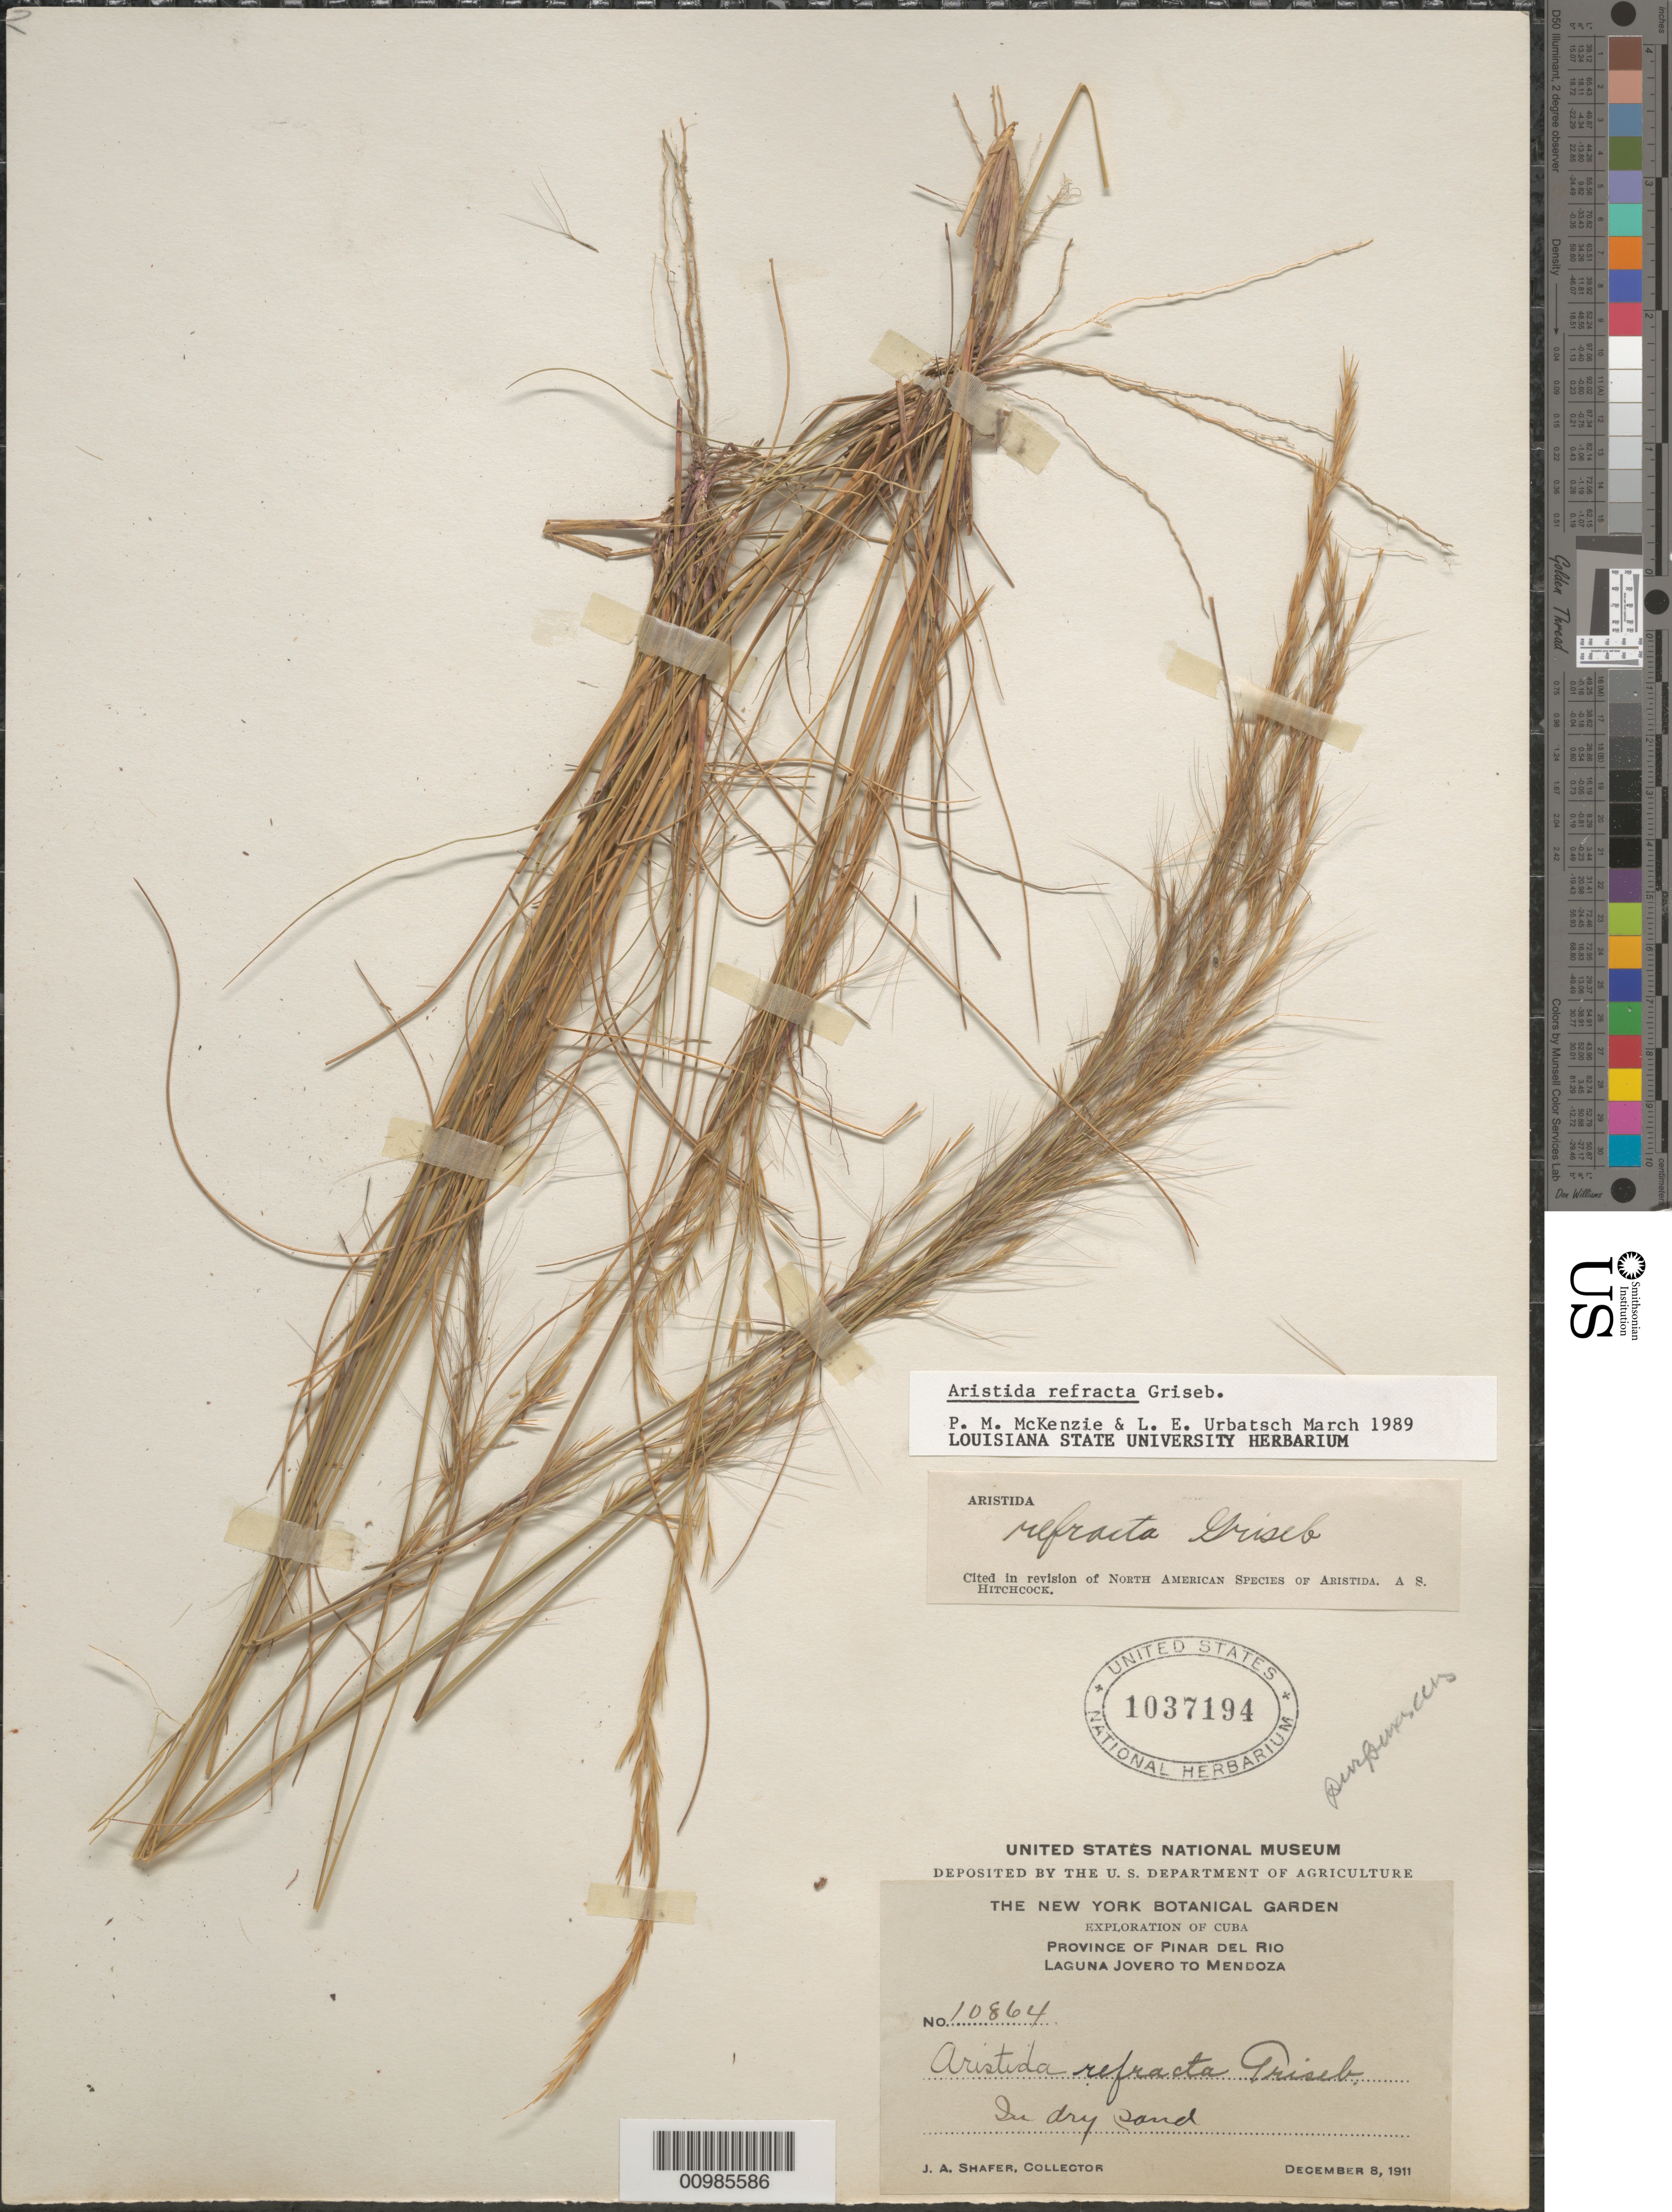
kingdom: Plantae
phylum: Tracheophyta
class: Liliopsida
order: Poales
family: Poaceae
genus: Aristida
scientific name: Aristida refracta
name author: Griseb.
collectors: J. A. Shafer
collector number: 10864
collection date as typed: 08 Dec 1911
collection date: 1911-12-08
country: Cuba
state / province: Pinar del Rio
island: Cuba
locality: Laguna Jovero to Mendoza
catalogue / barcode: US 1037194